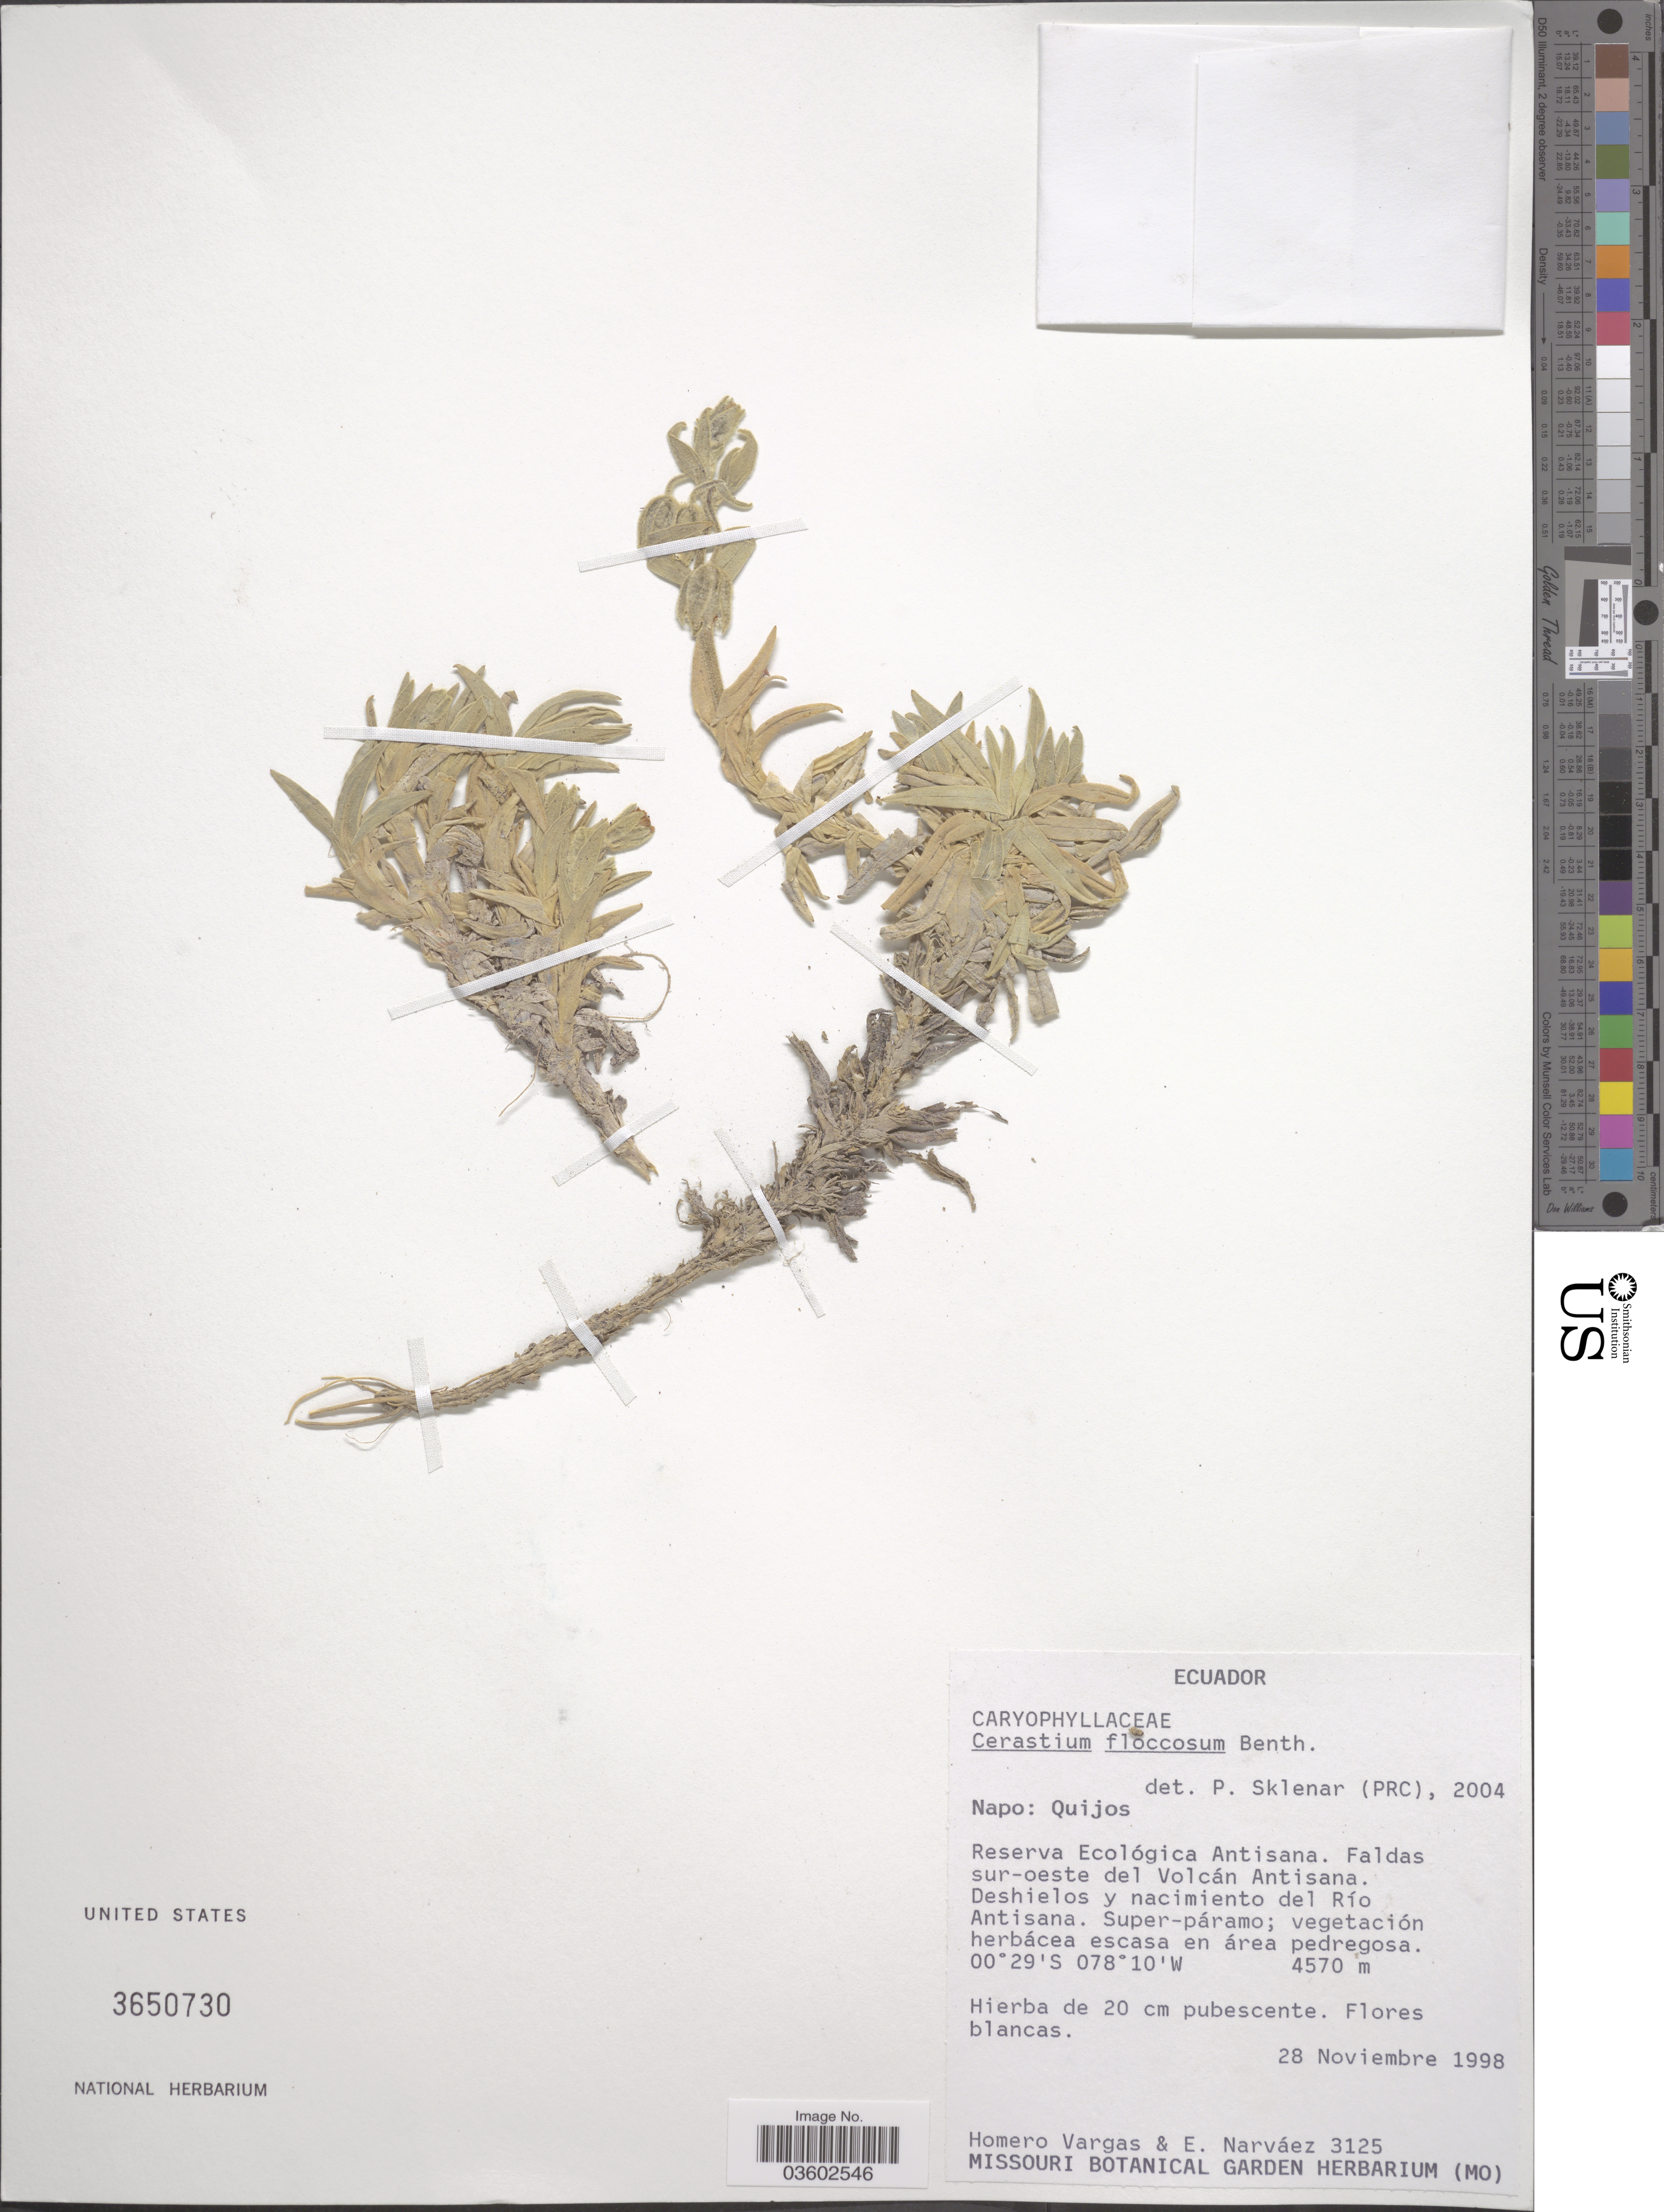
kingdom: Plantae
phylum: Tracheophyta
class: Magnoliopsida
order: Caryophyllales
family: Caryophyllaceae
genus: Cerastium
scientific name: Cerastium floccosum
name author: Benth.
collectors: H. Vargas & E. Narváez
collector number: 3125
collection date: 1998-11-28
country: Ecuador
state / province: Napo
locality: Quijos. Reserva Ecológica Antisana. Faldas sur-oeste del Volcán Antisana. Deshielos y nacimiento del Río Antisana.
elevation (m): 4570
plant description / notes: Leaf tissue sampled for DNA sequencing.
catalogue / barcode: US 3650730